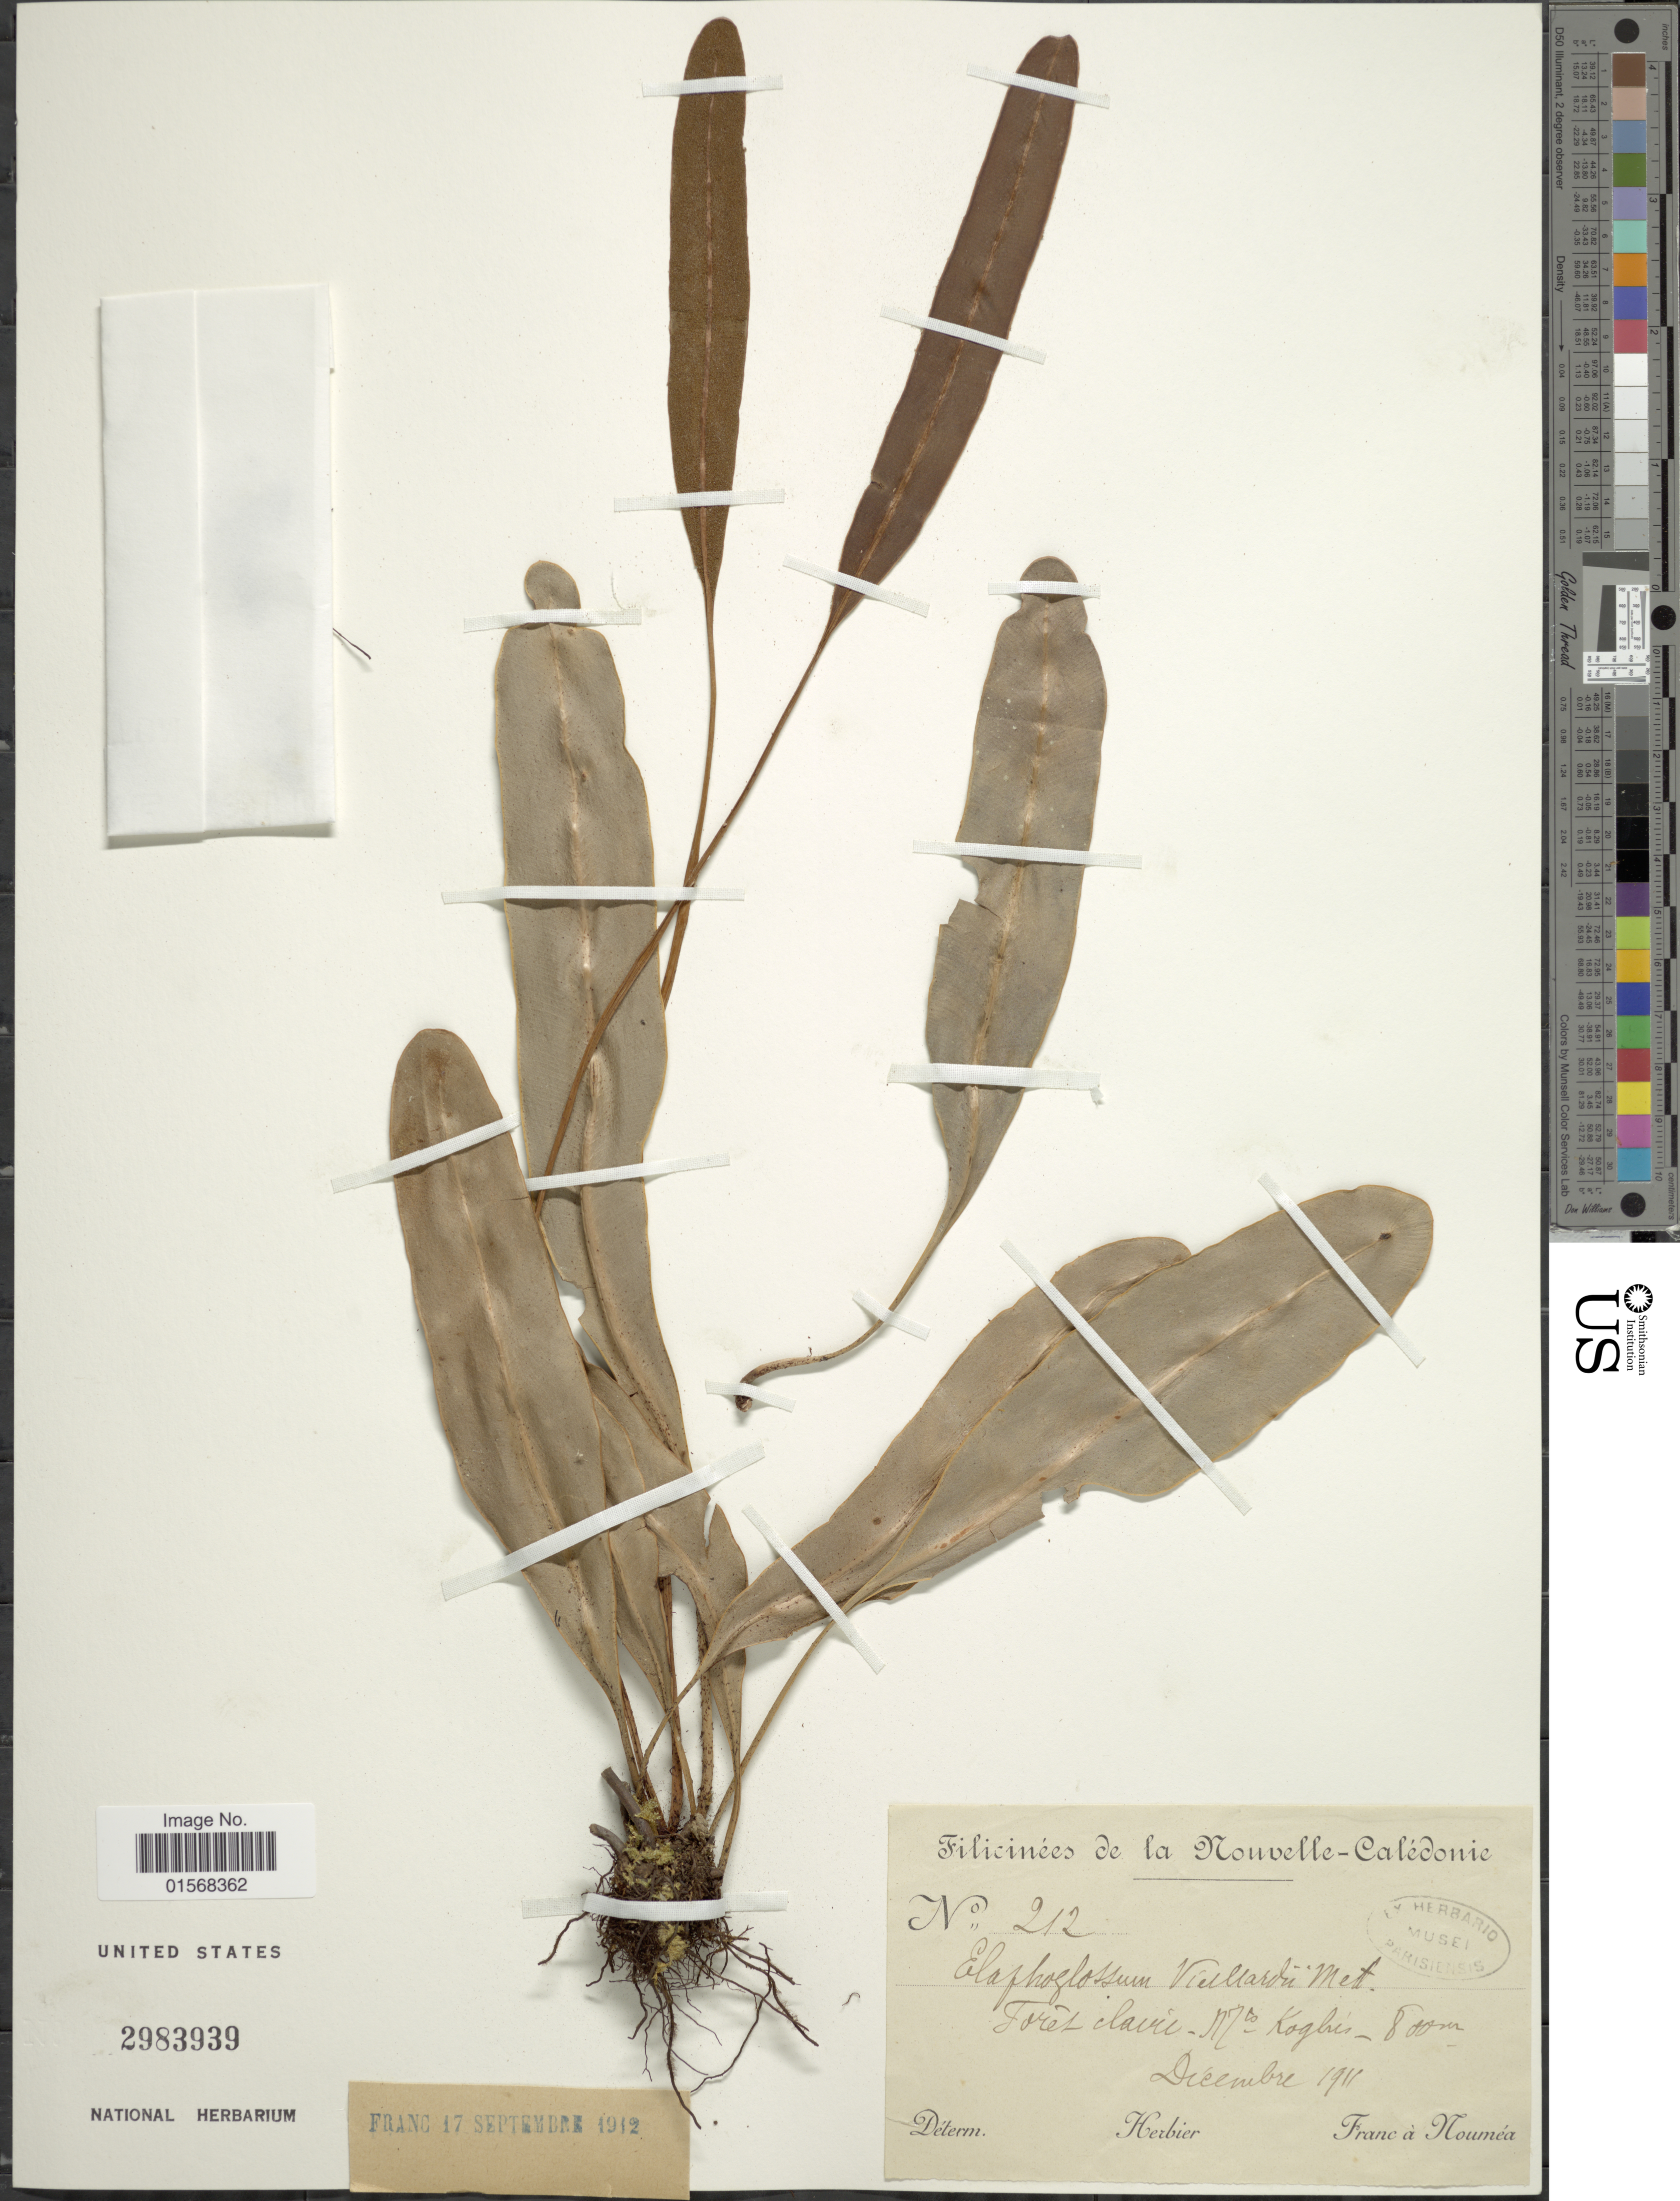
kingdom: Plantae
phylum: Tracheophyta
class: Polypodiopsida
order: Polypodiales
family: Dryopteridaceae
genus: Elaphoglossum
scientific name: Elaphoglossum vieillardii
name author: (Mett.) T. Moore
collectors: Franc & Nouméa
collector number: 212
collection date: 1911-12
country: New Caledonia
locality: Nouvelle-Caledonie. Foret calire - Mto, Koghis.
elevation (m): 800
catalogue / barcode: US 2983939